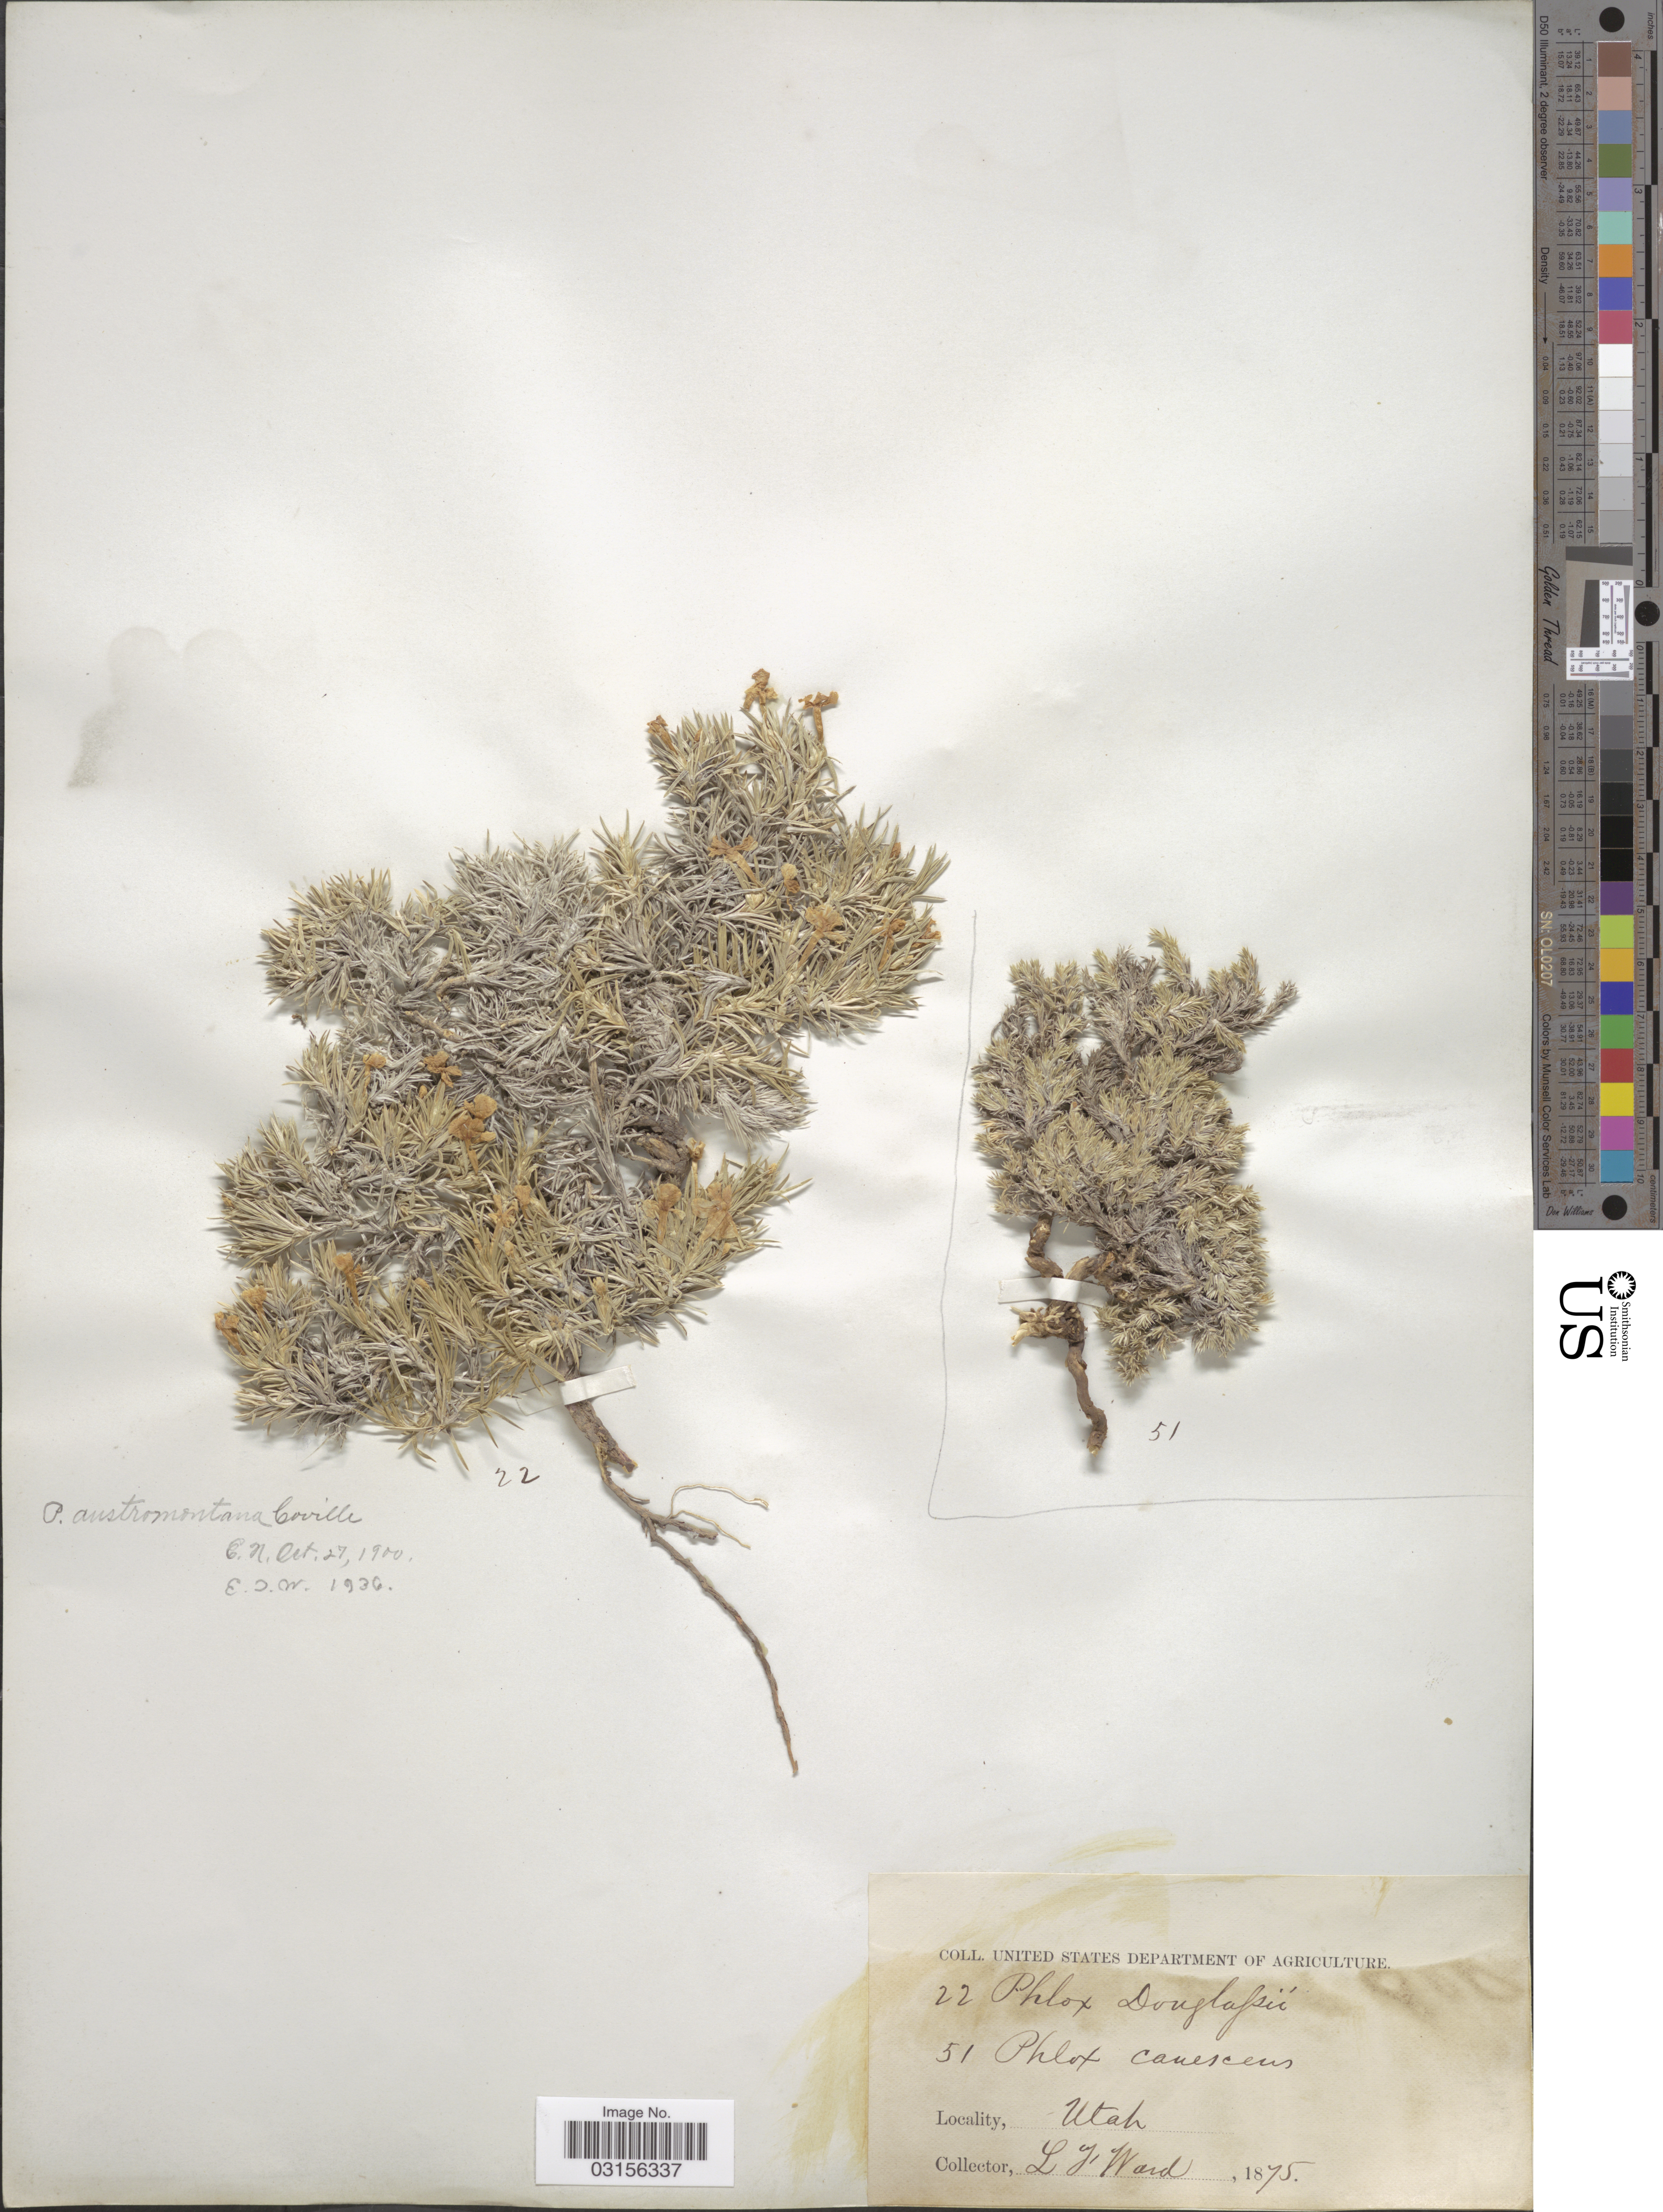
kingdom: Plantae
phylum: Tracheophyta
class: Magnoliopsida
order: Ericales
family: Polemoniaceae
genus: Phlox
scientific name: Phlox austromontana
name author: Coville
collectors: L. Ward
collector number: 22/51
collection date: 1875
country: United States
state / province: Utah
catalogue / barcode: US 103095